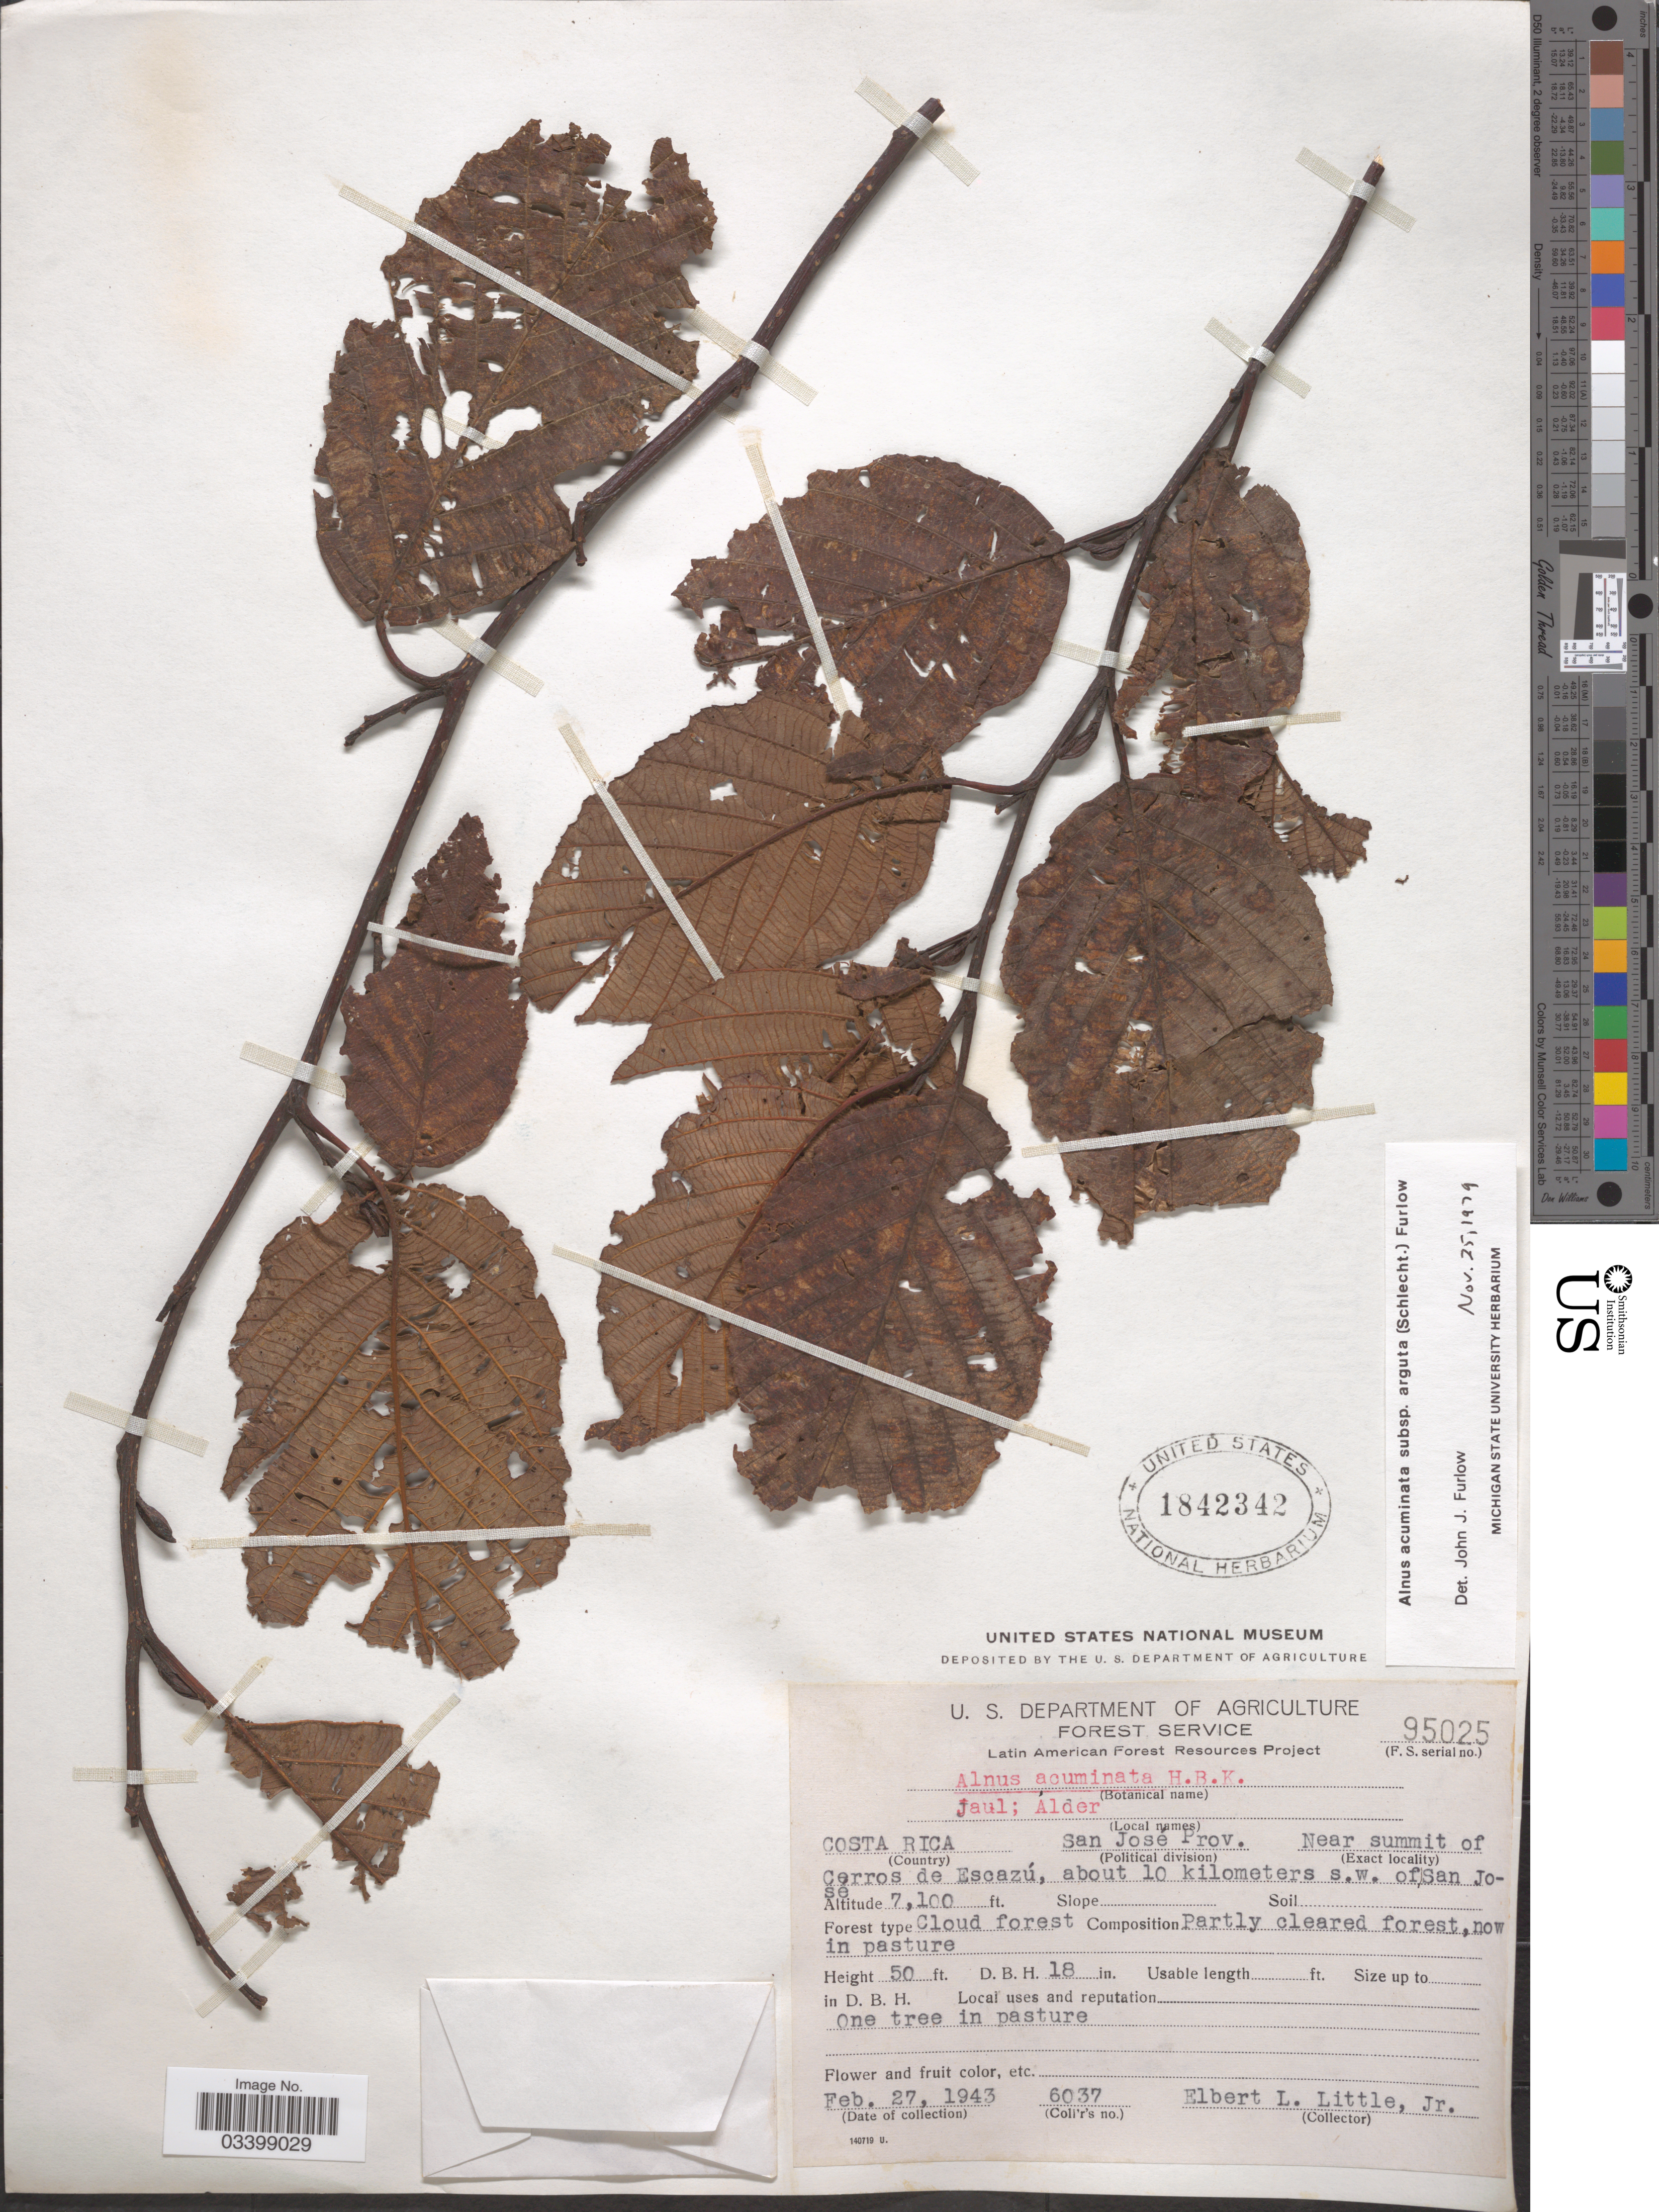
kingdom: Plantae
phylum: Tracheophyta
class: Magnoliopsida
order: Fagales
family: Betulaceae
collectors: E. L. Little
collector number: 6037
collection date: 1943-02-27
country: Costa Rica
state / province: San José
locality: San José Prov. Near summit of Cerros de Escazú, about 10 kilometers s.w. of San Jose.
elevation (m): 2164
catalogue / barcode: US 1842342